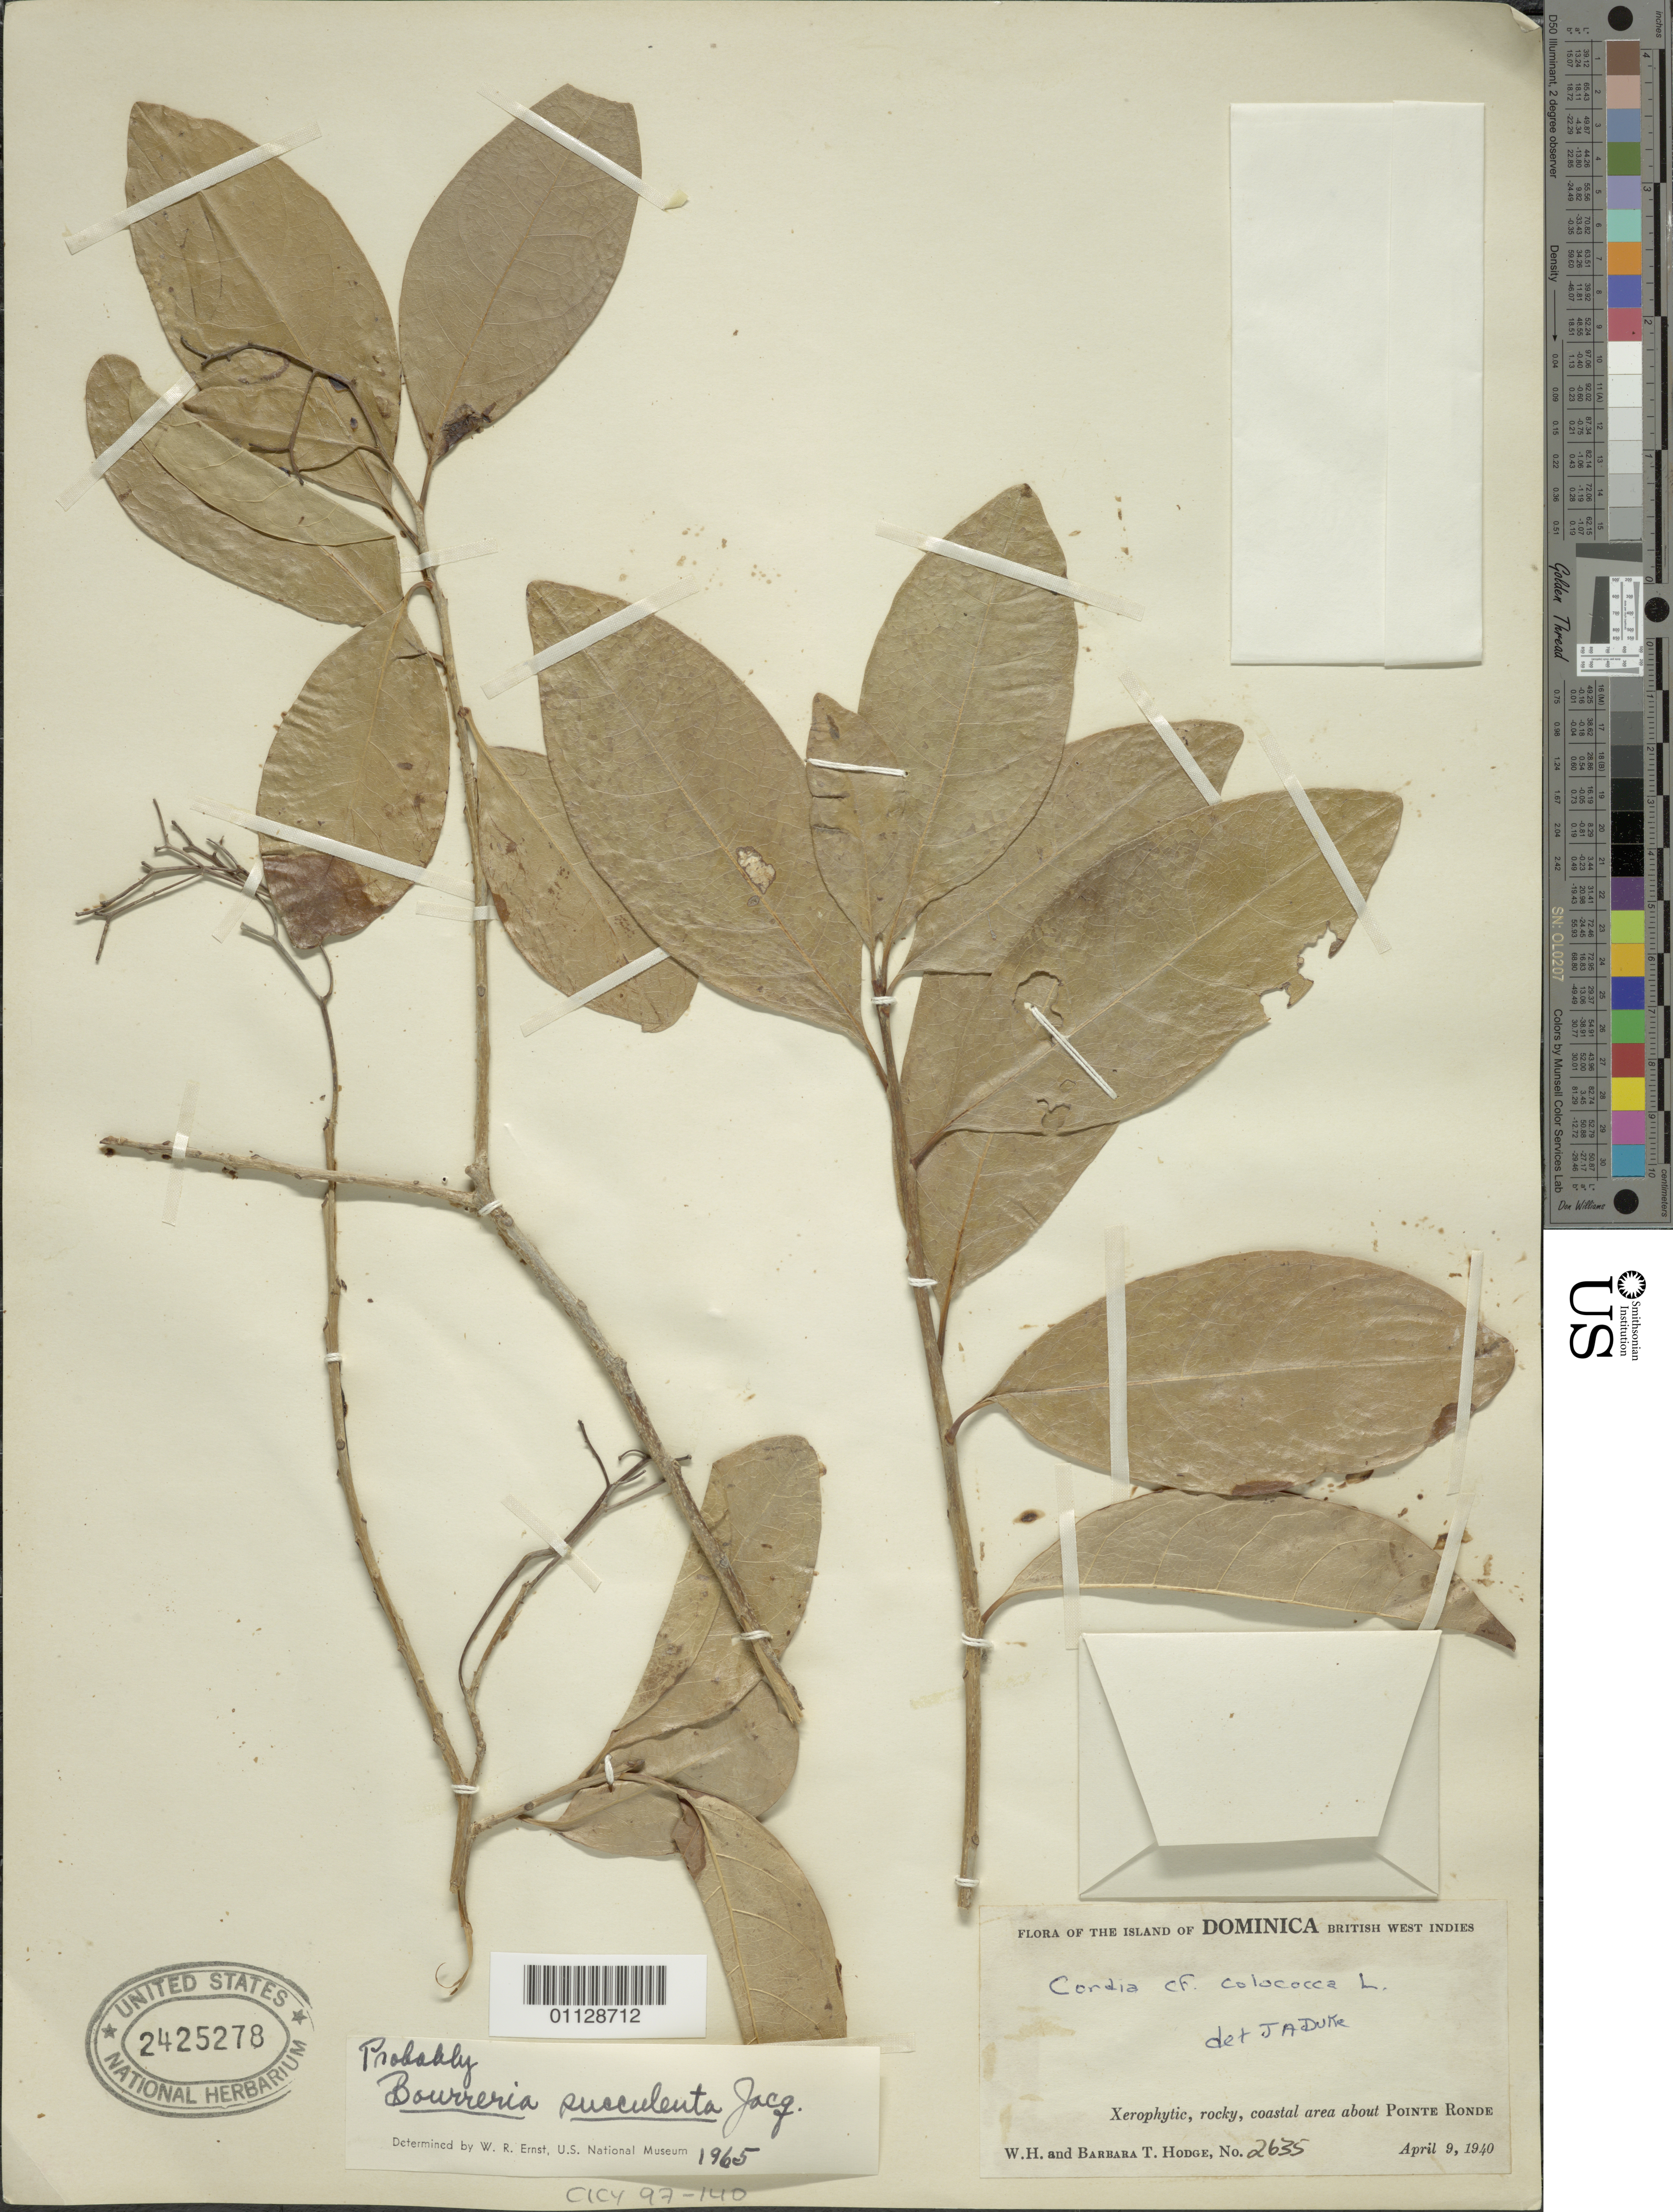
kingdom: Plantae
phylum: Tracheophyta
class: Magnoliopsida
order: Boraginales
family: Ehretiaceae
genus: Bourreria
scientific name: Bourreria succulenta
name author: Jacq.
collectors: W. Hodge & B. Hodge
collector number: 2635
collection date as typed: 09 Apr 1940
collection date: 1940-04-09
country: Dominica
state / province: St. John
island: Dominica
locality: Xerophyti, roky, coastal area about Pointe Ronde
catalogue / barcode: US 2425278